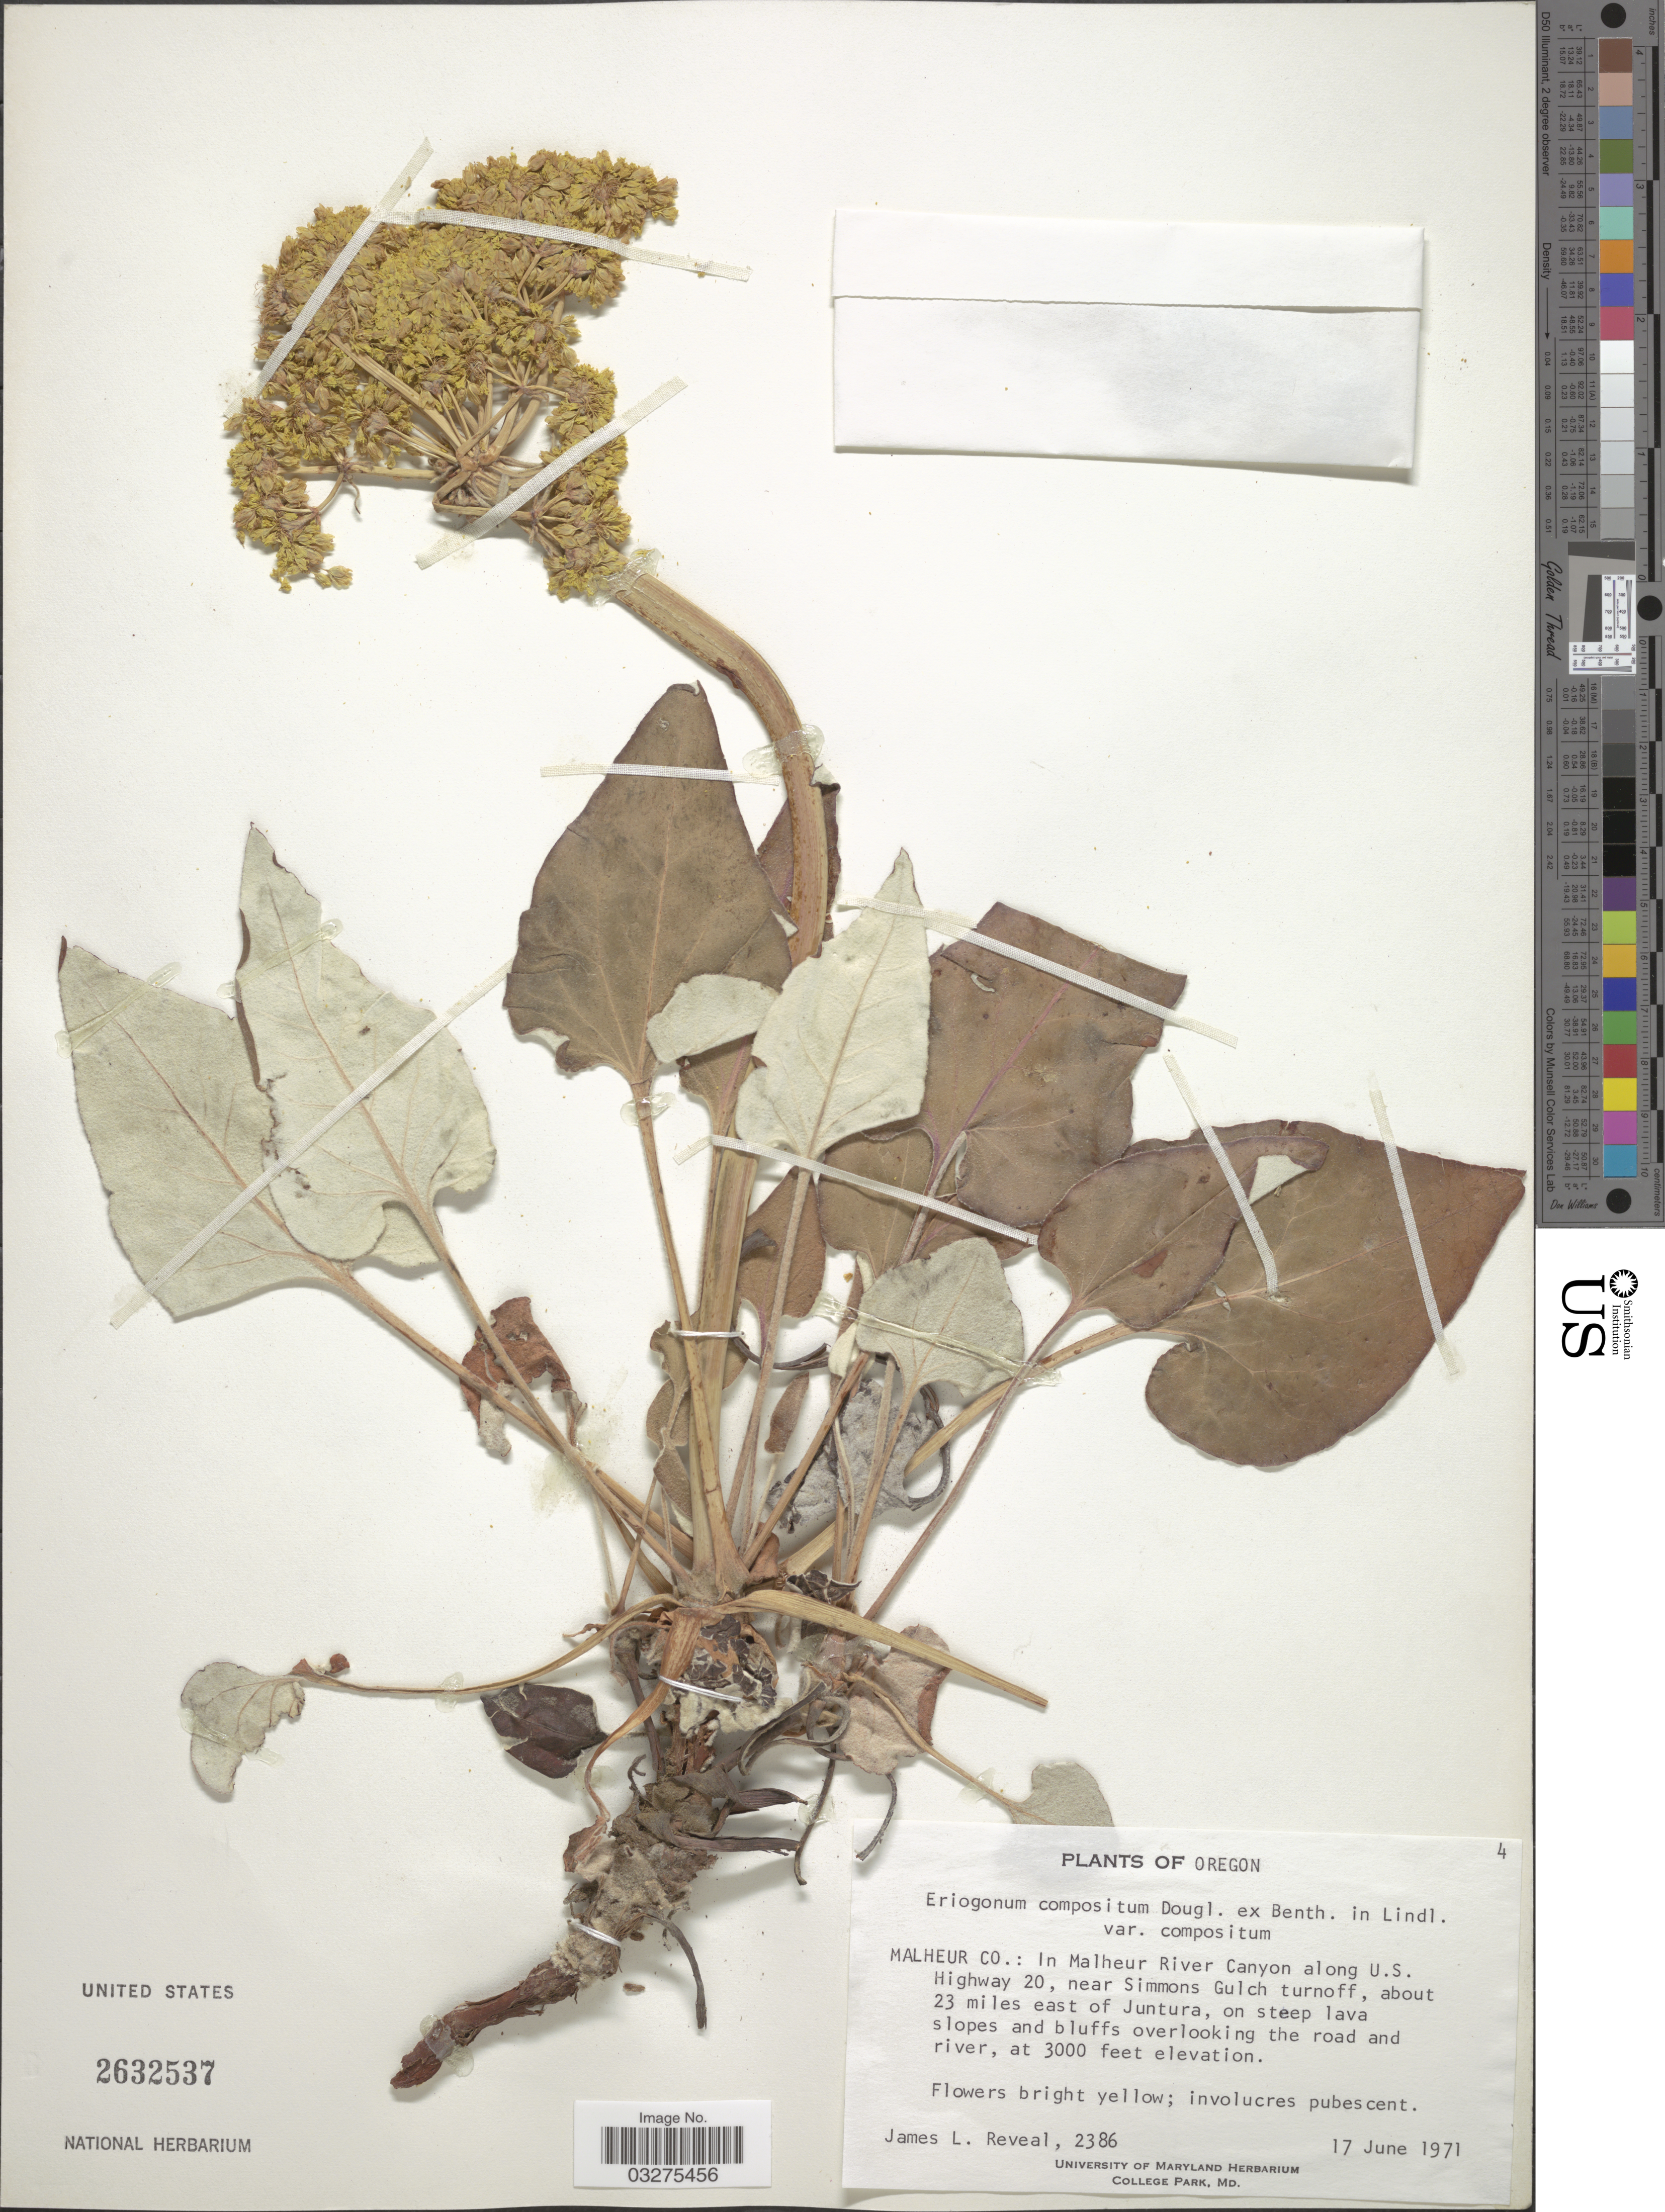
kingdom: Plantae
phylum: Tracheophyta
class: Magnoliopsida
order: Caryophyllales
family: Polygonaceae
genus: Eriogonum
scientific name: Eriogonum compositum var. compositum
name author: Douglas ex Benth.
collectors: J. L. Reveal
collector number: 2386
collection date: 1971-07-17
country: United States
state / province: Oregon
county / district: Malheur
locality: Malheur Co.: In Malheur River Canyon along U.S. Highway 20, near Simmos Gulch turnoff, about 23 miles east of Juntura.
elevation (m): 914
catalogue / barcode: US 2632537